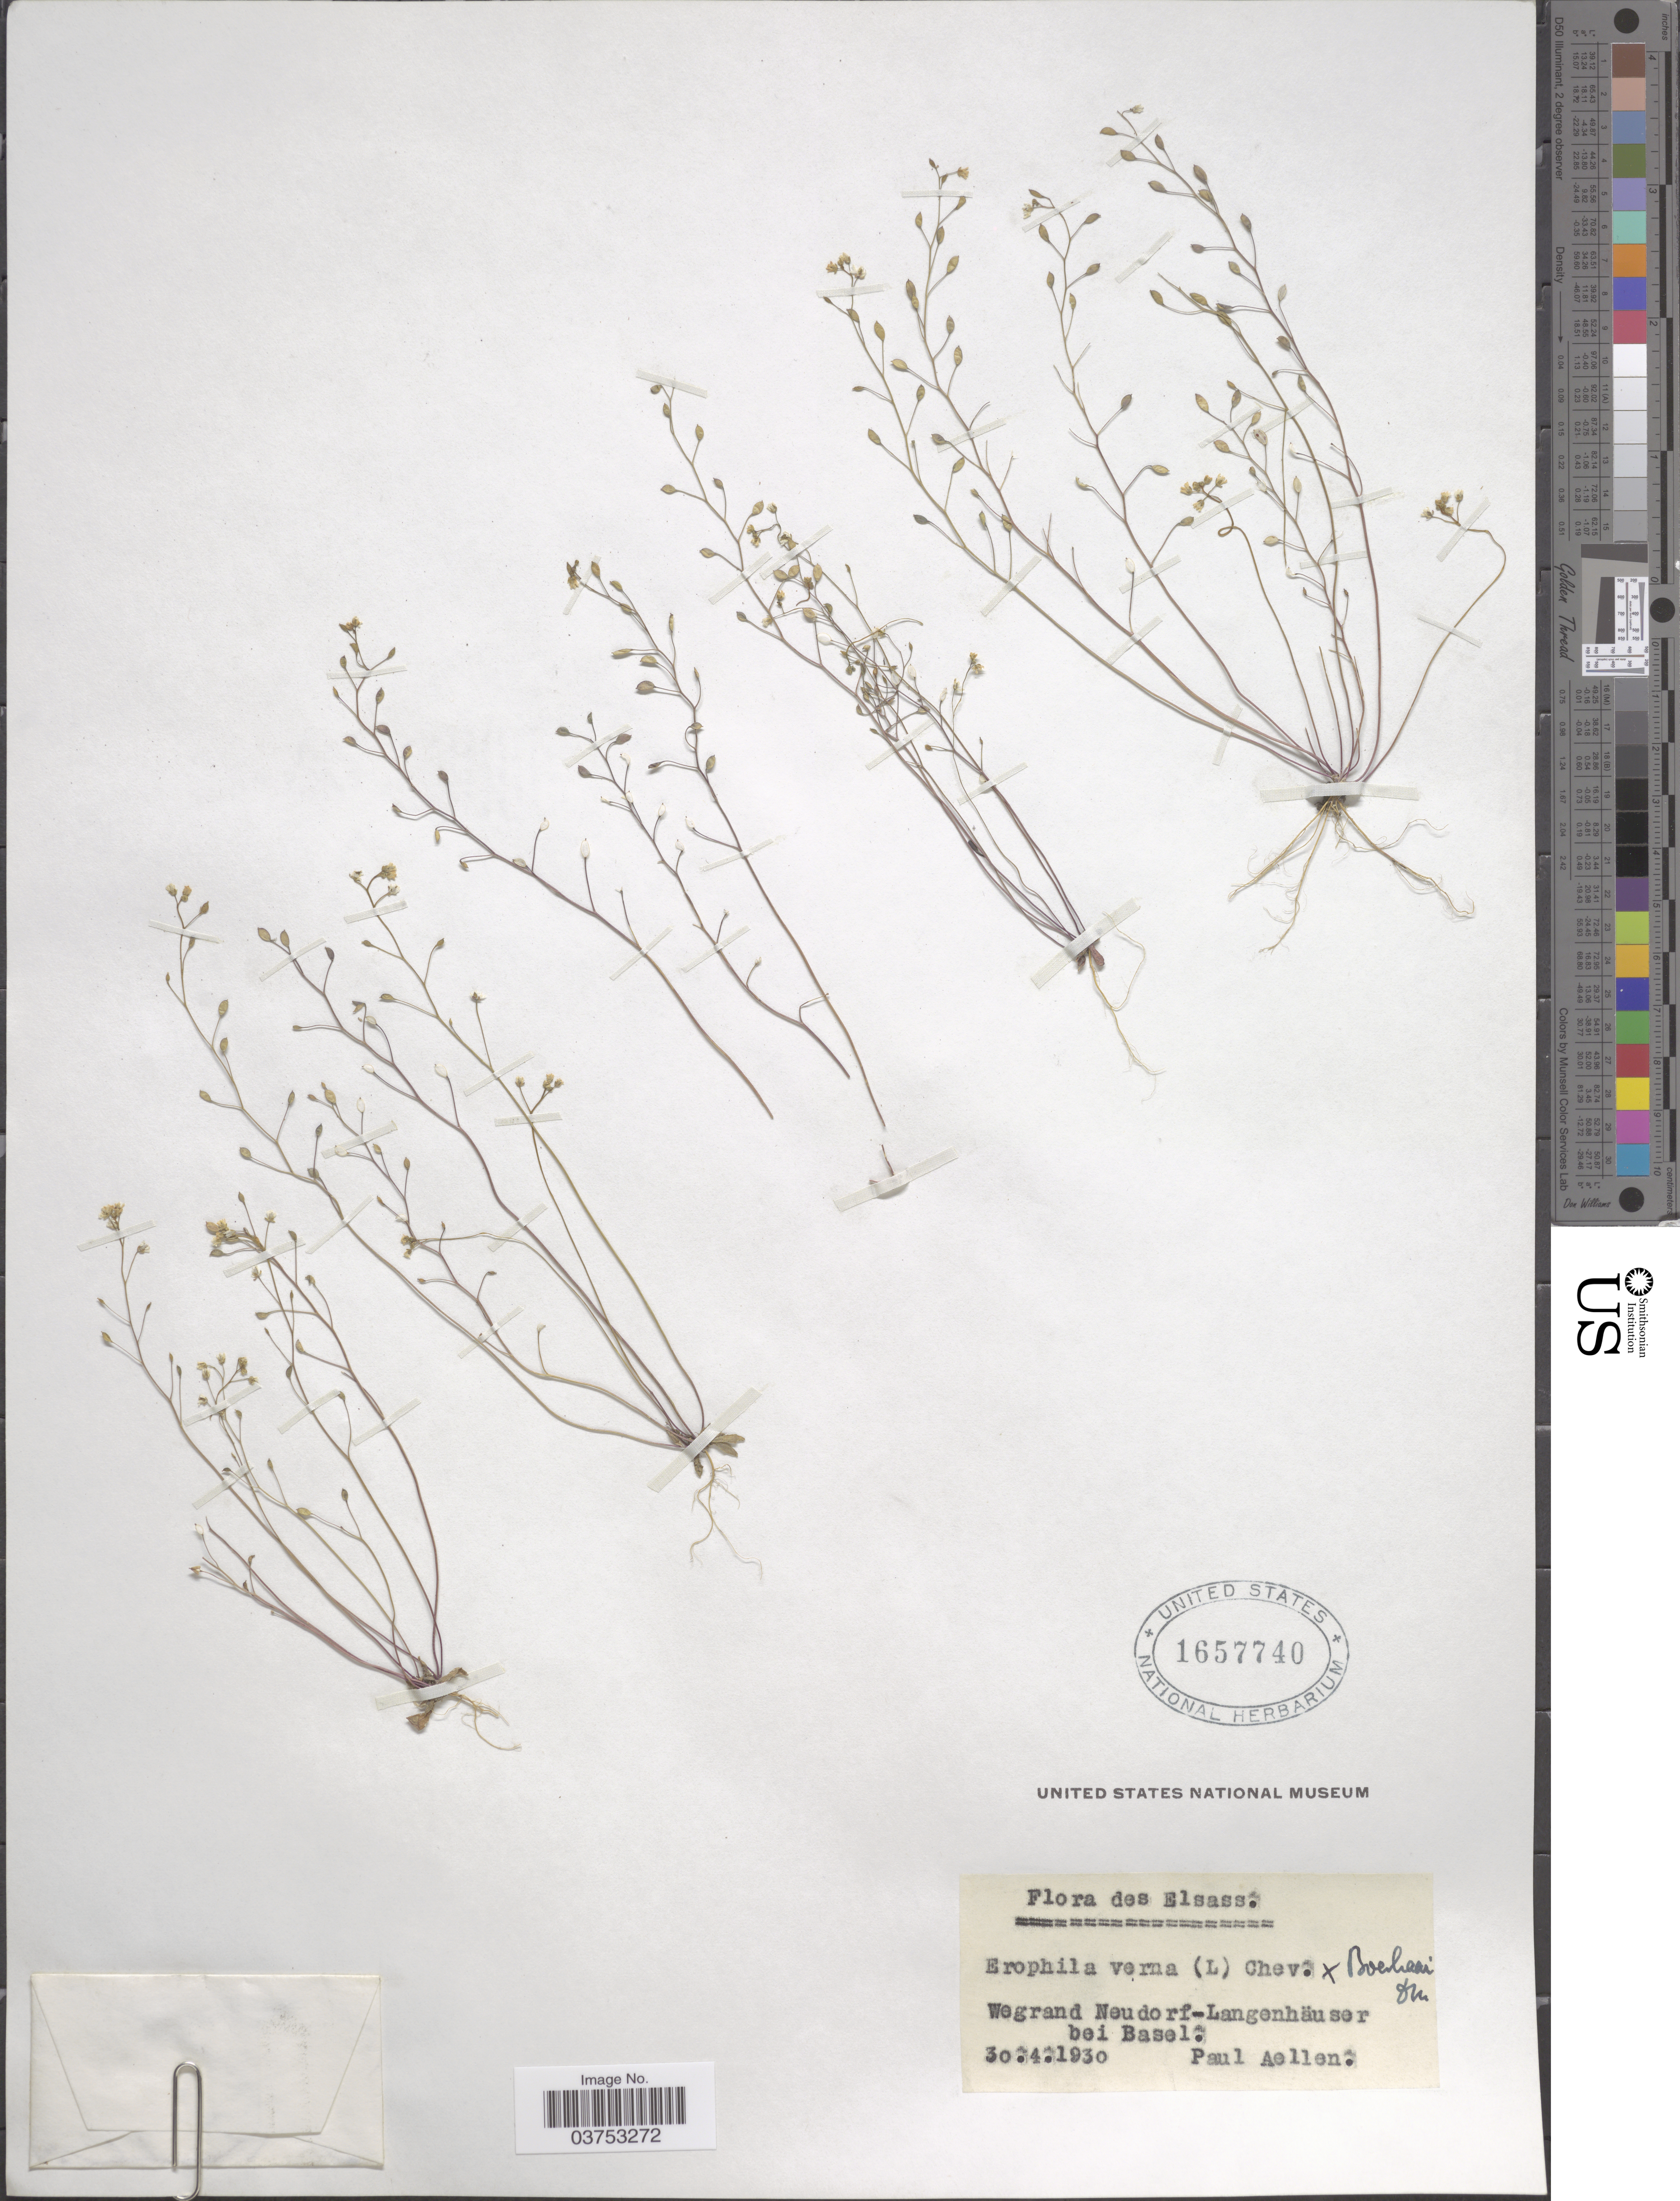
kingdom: Plantae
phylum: Tracheophyta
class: Magnoliopsida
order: Brassicales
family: Brassicaceae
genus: Draba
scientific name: Draba verna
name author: L.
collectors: P. Aellen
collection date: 1930-04-30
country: Switzerland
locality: Elsass. Wegrand Neudorf-Langenhäuser bei Basel.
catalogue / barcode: US 1657740